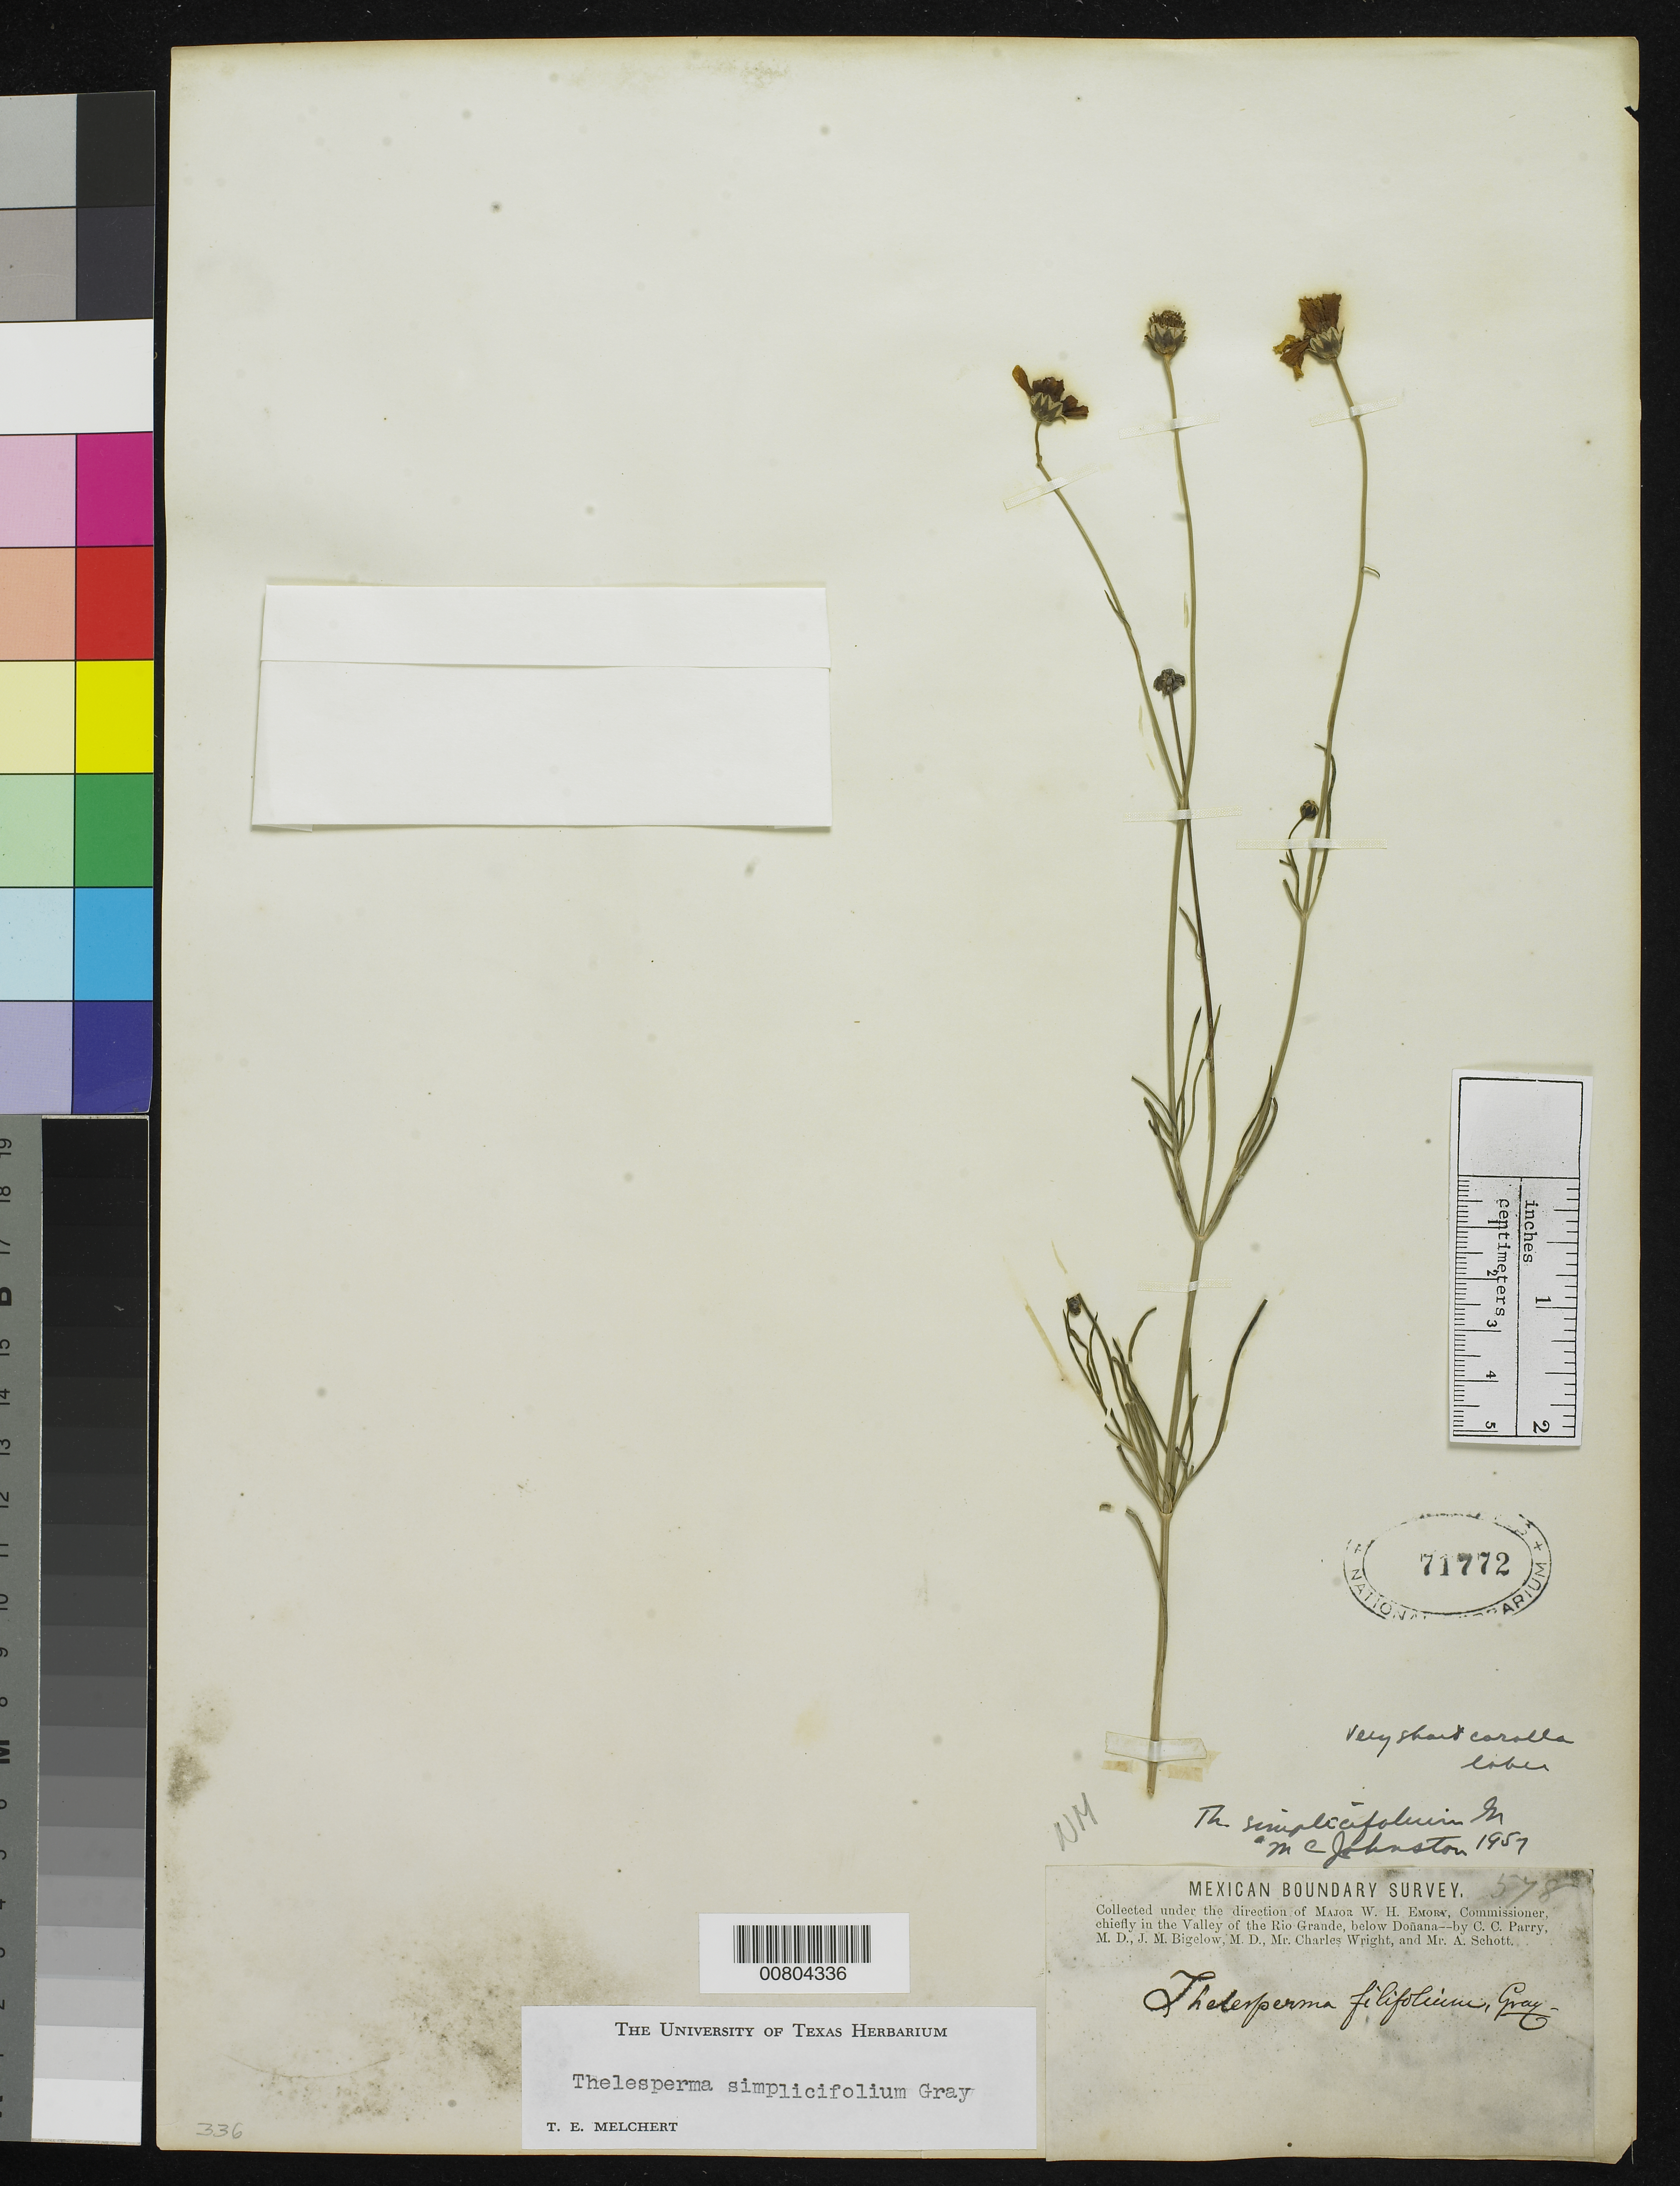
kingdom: Plantae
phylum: Tracheophyta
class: Magnoliopsida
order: Asterales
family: Asteraceae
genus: Thelesperma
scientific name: Thelesperma simplicifolium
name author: A. Gray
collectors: C. C. Parry, J. M. Bigelow, C. Wright & A. C. V. Schott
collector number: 578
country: United States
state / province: New Mexico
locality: Valley of the Rio Grande, below Doñana, New Mexico.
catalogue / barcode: US 71772